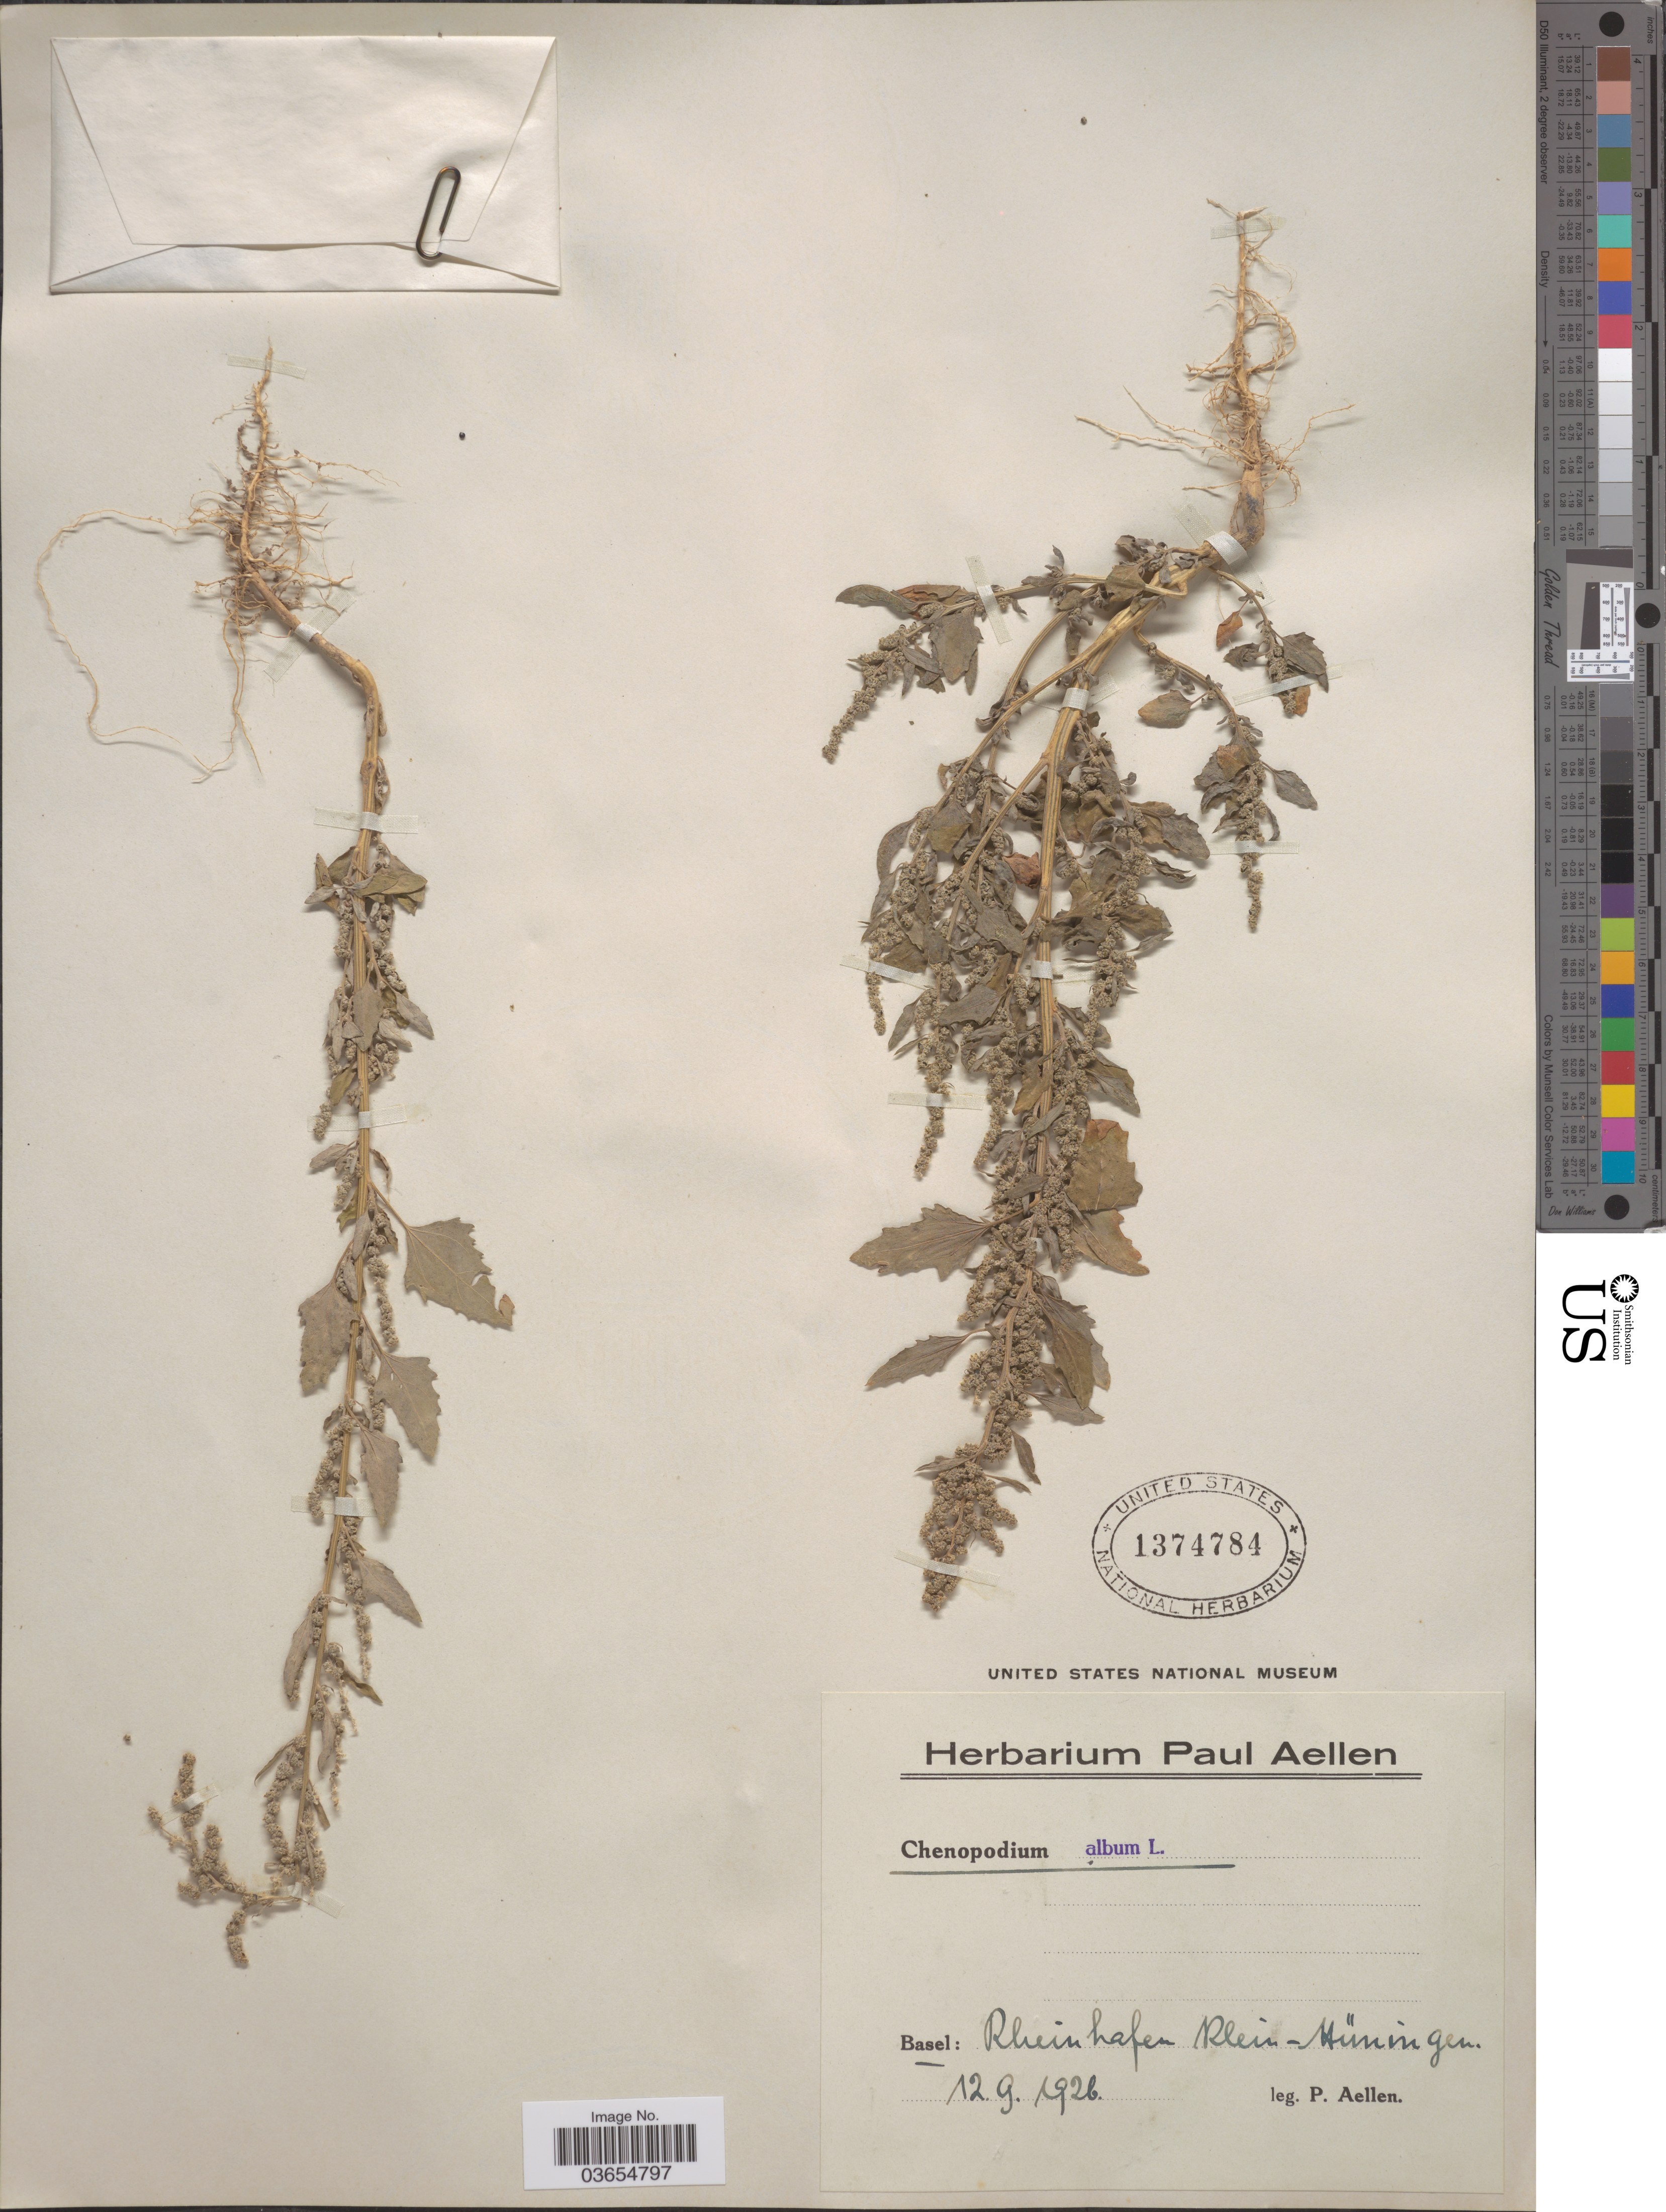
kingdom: Plantae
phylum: Tracheophyta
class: Magnoliopsida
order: Caryophyllales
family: Amaranthaceae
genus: Chenopodium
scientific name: Chenopodium album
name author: L.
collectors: P. Aellen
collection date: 1926-09-12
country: Switzerland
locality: Basel: Rheinhafen Klein-Hüningen.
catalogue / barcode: US 1374784